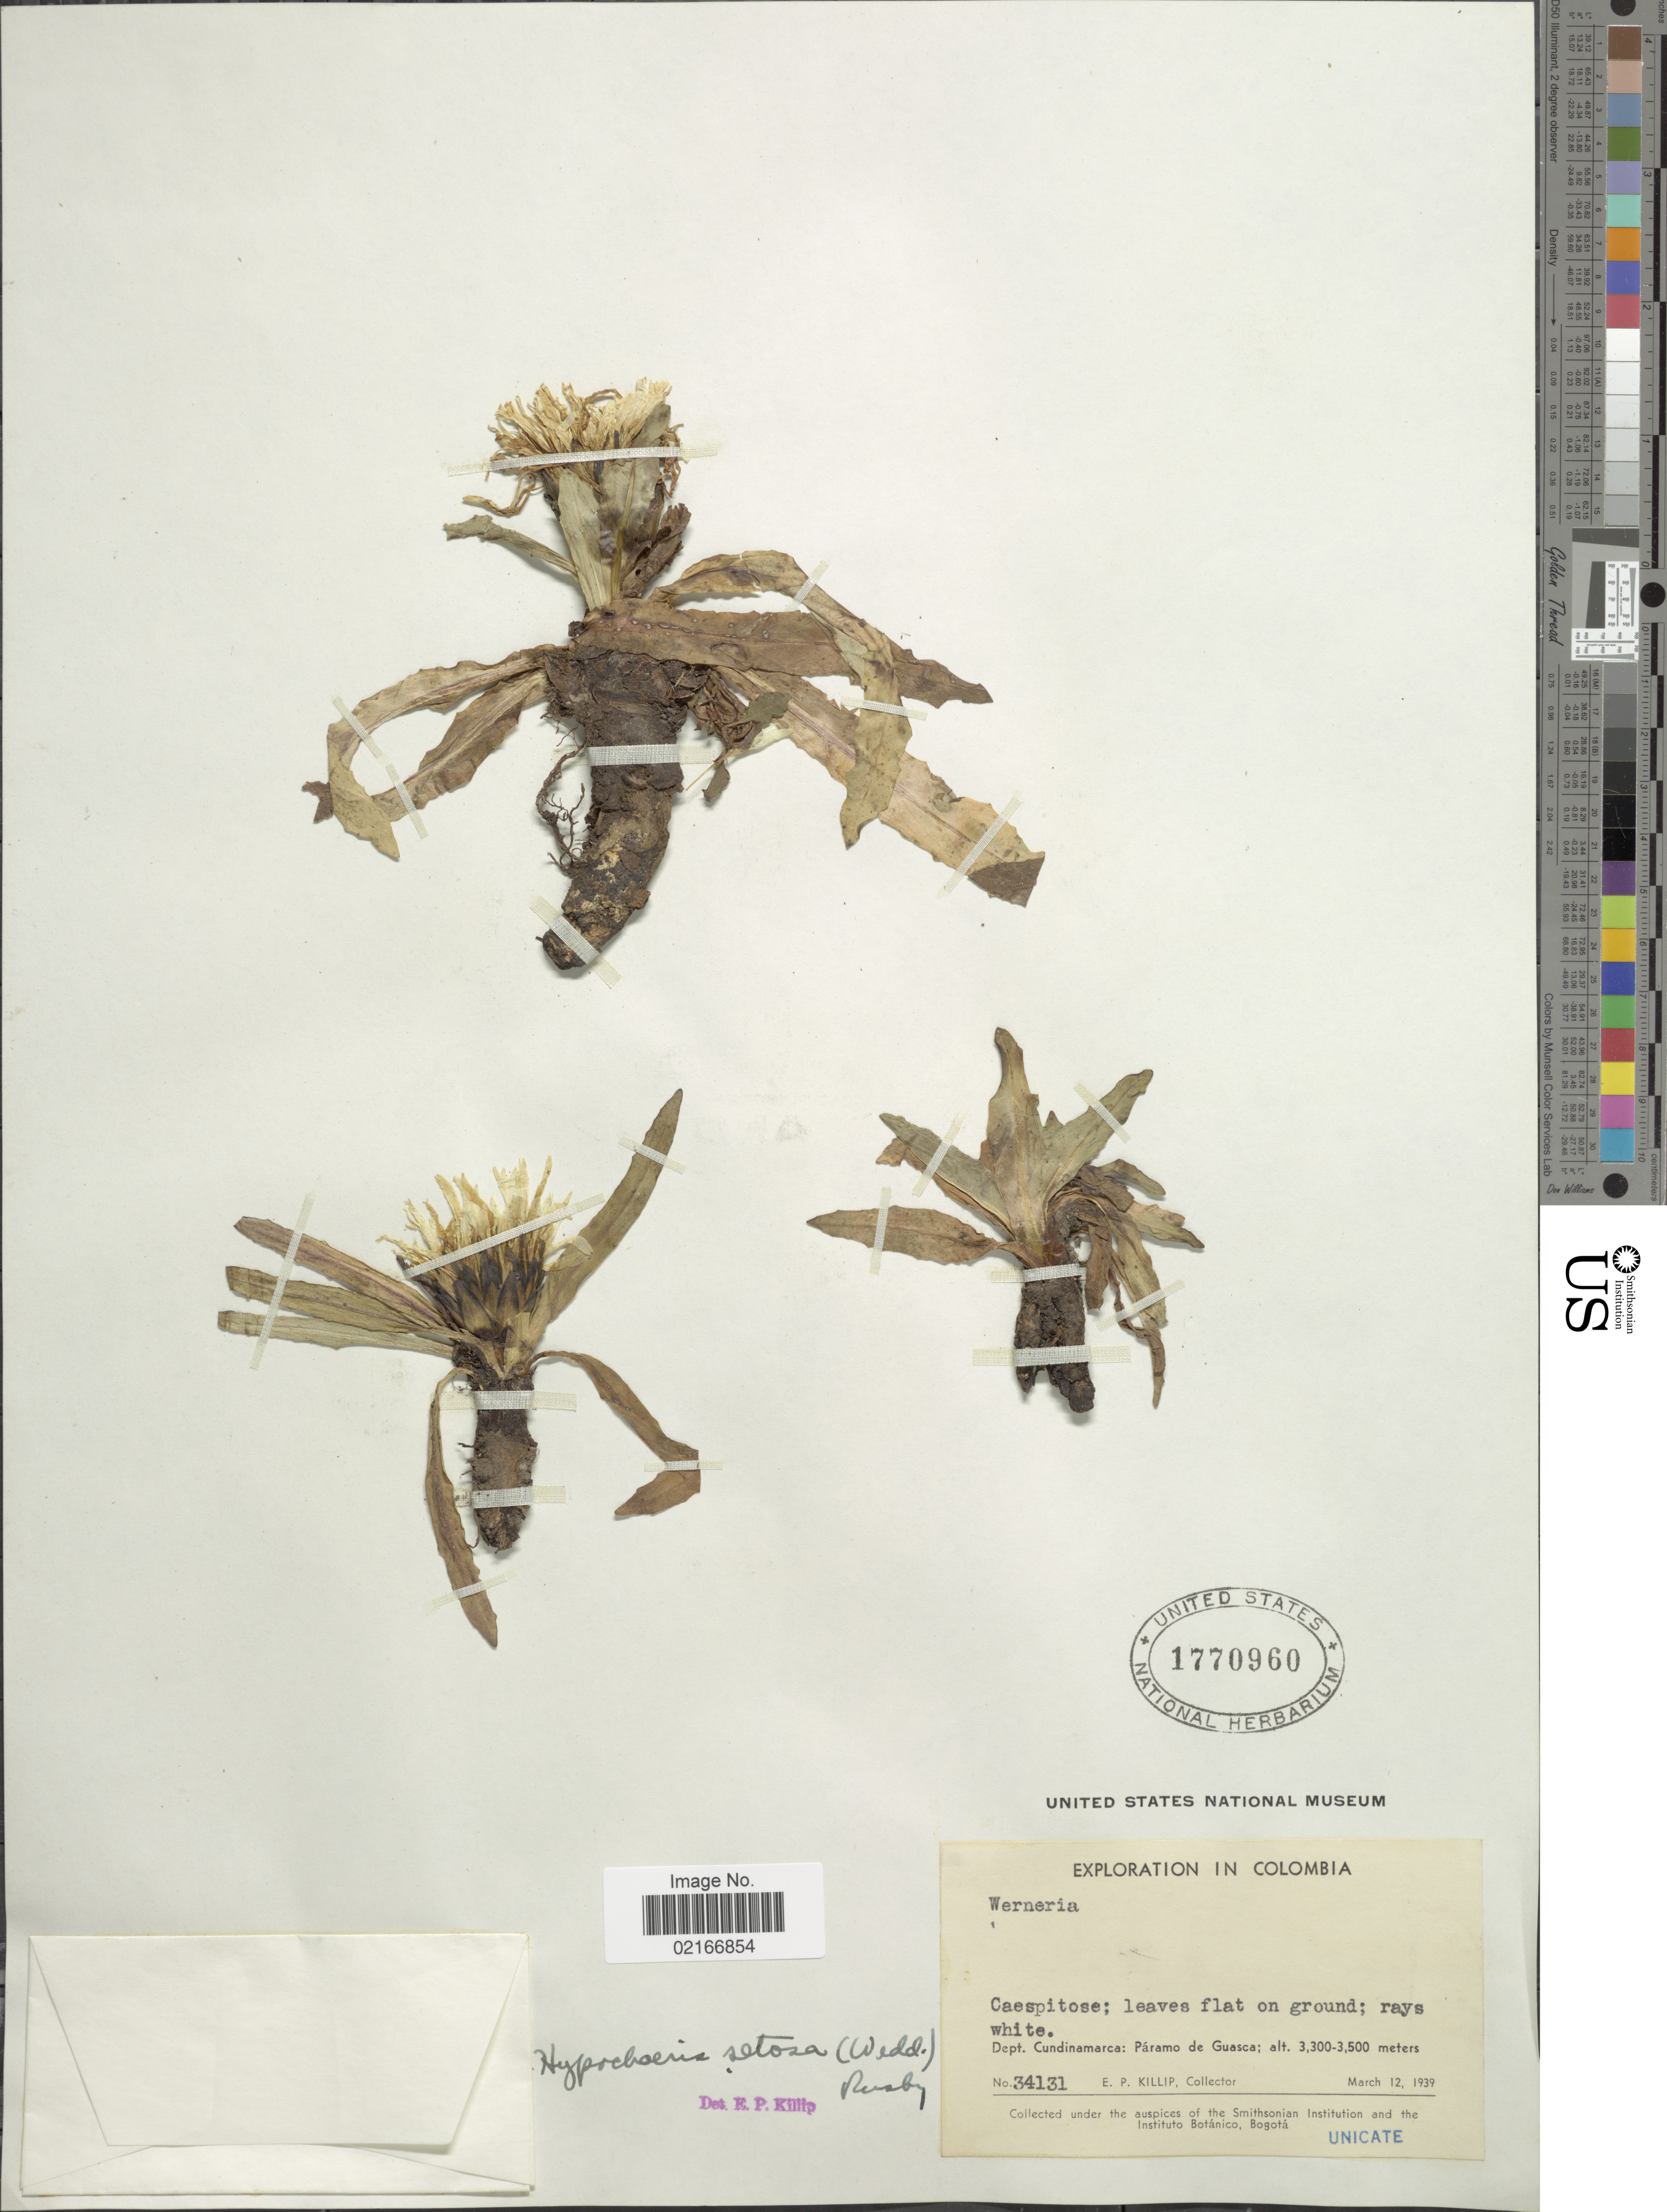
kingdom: Plantae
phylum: Tracheophyta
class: Magnoliopsida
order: Asterales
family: Asteraceae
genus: Hypochaeris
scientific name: Hypochaeris setosa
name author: Formánek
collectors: E. P. Killip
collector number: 34131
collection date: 1939-03-12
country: Colombia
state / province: Cundinamarca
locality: Páramo de Guasca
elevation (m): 3300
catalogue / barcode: US 1770960